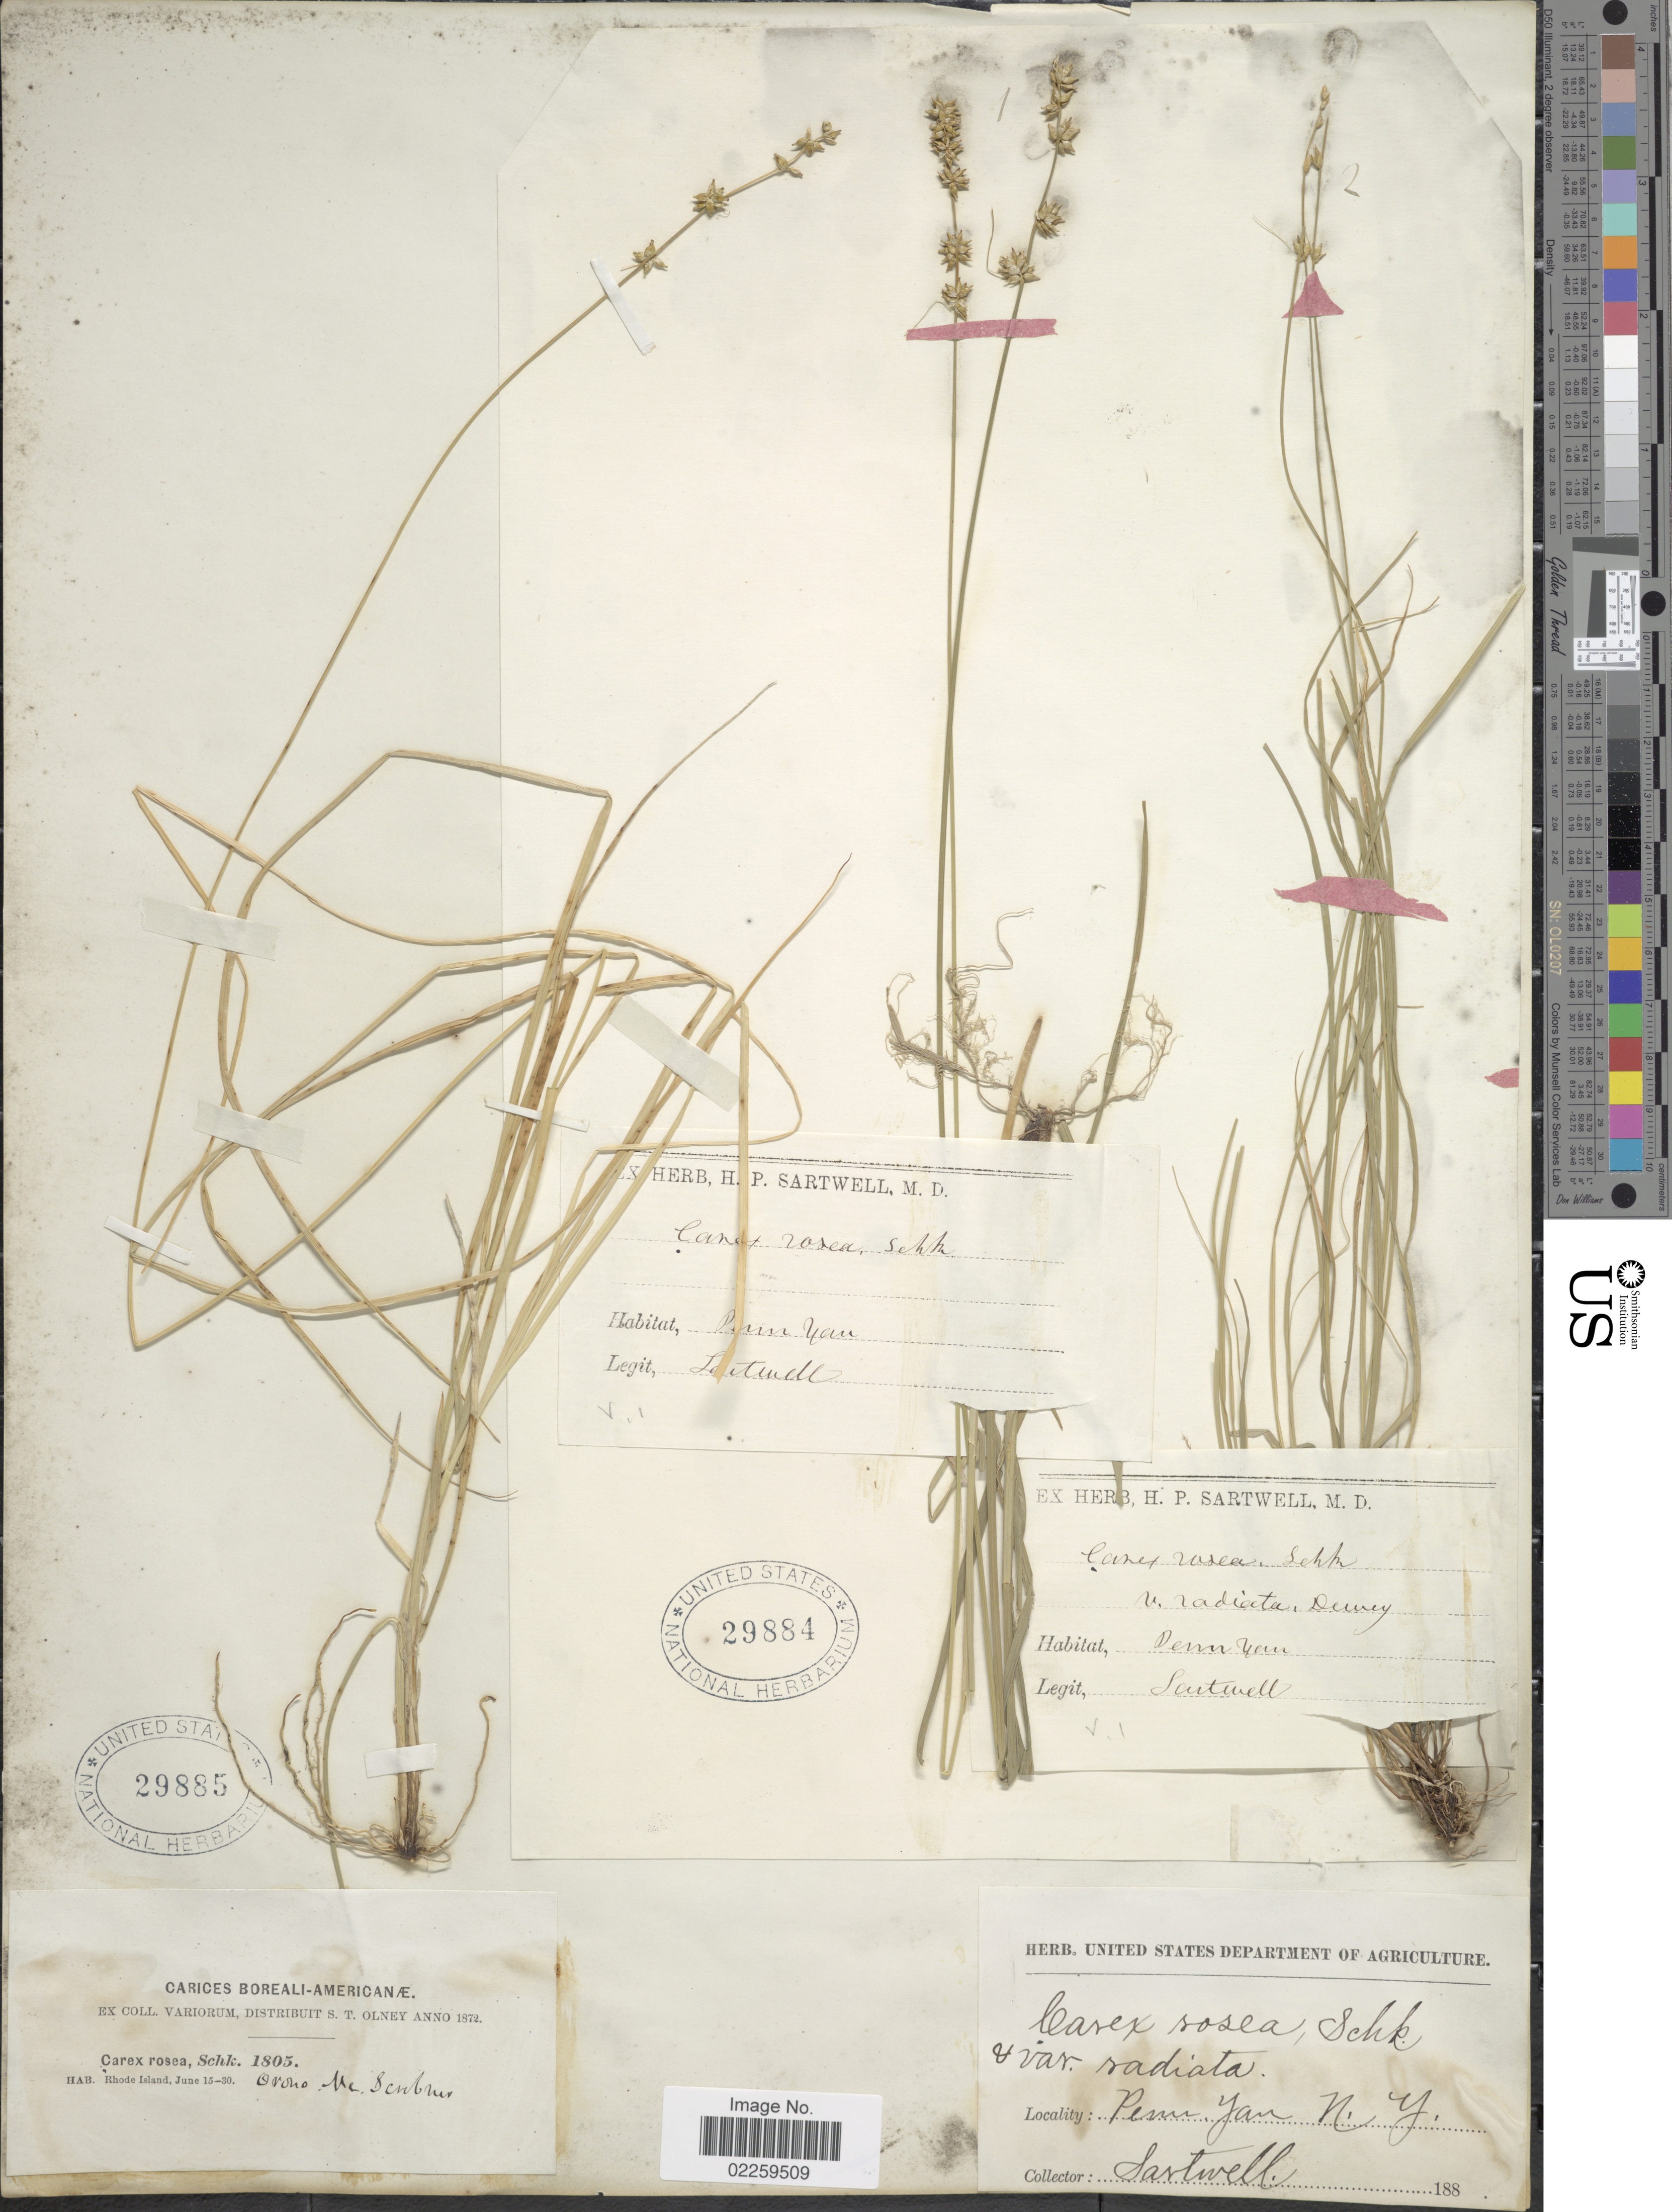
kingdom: Plantae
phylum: Tracheophyta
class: Liliopsida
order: Poales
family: Cyperaceae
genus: Carex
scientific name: Carex rosea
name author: Willd.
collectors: Sartwell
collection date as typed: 188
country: United States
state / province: New York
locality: Penn Yan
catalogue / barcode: US 29884-2